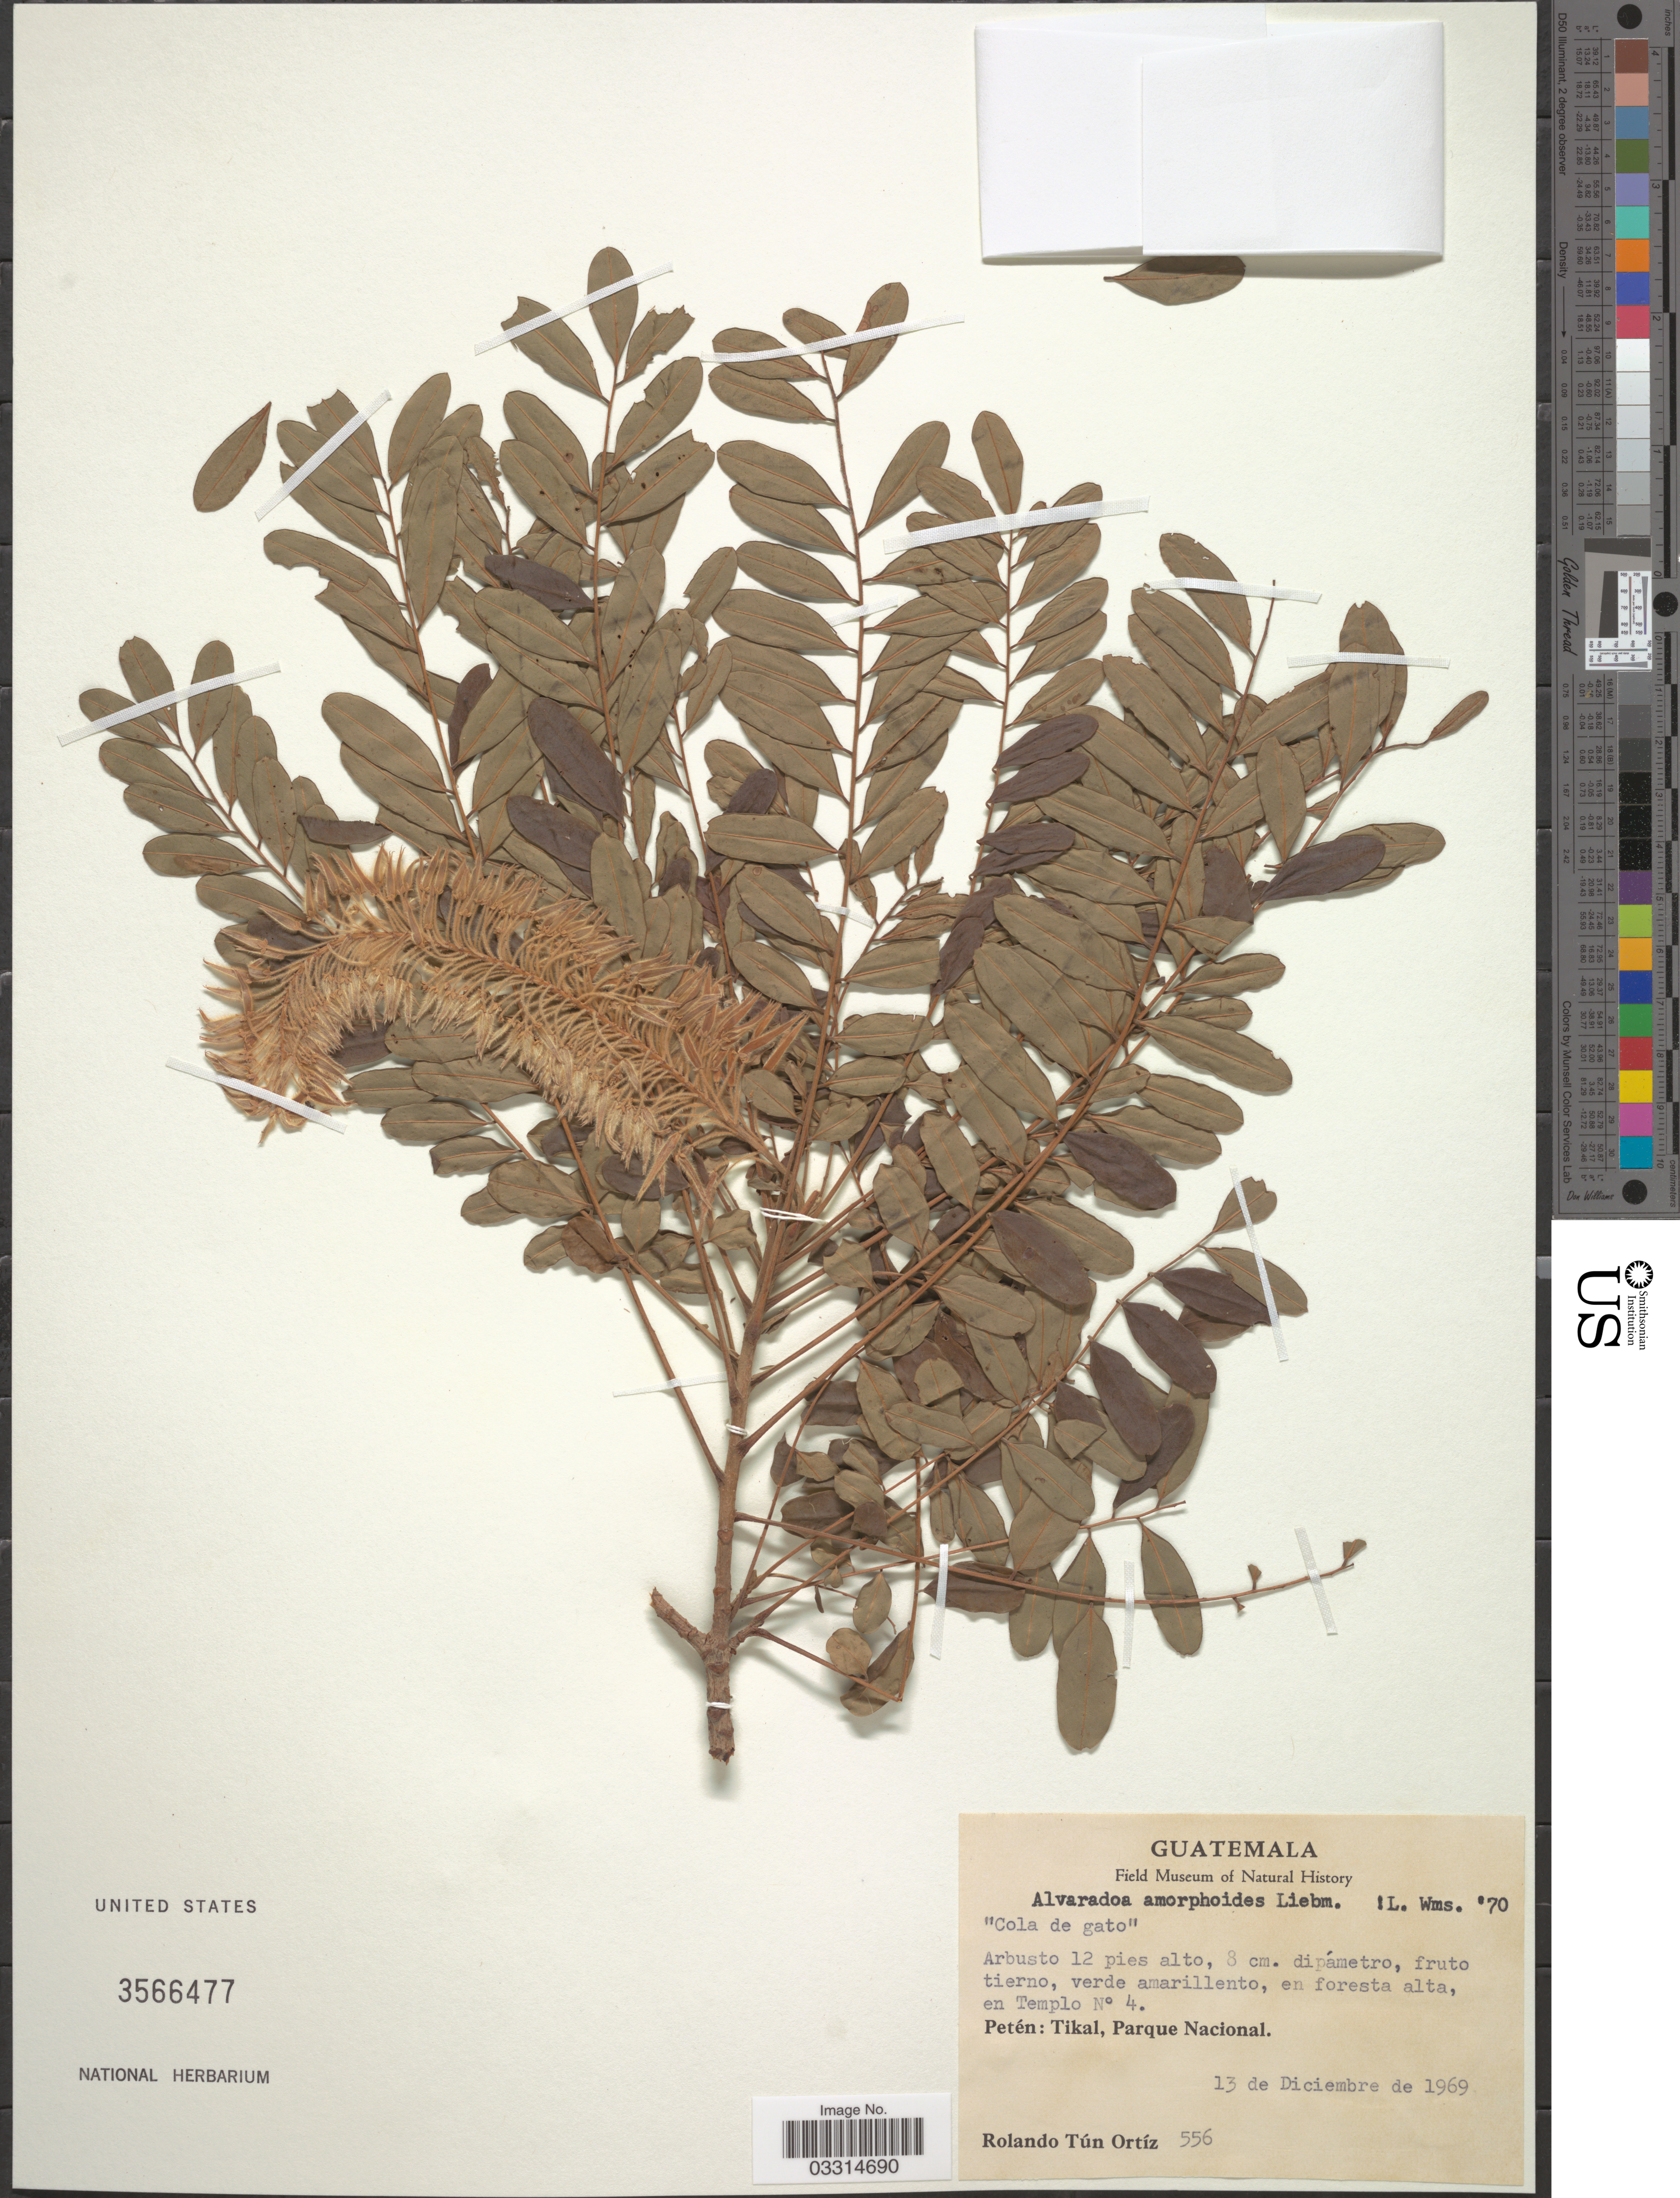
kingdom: Plantae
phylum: Tracheophyta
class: Magnoliopsida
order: Picramniales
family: Picramniaceae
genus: Alvaradoa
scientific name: Alvaradoa amorphoides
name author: Liebm.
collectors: R. T. Ortíz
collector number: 556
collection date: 1969-12-13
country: Guatemala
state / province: El Petén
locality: Petén: Tikal, Parque Nacional.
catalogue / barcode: US 3566477